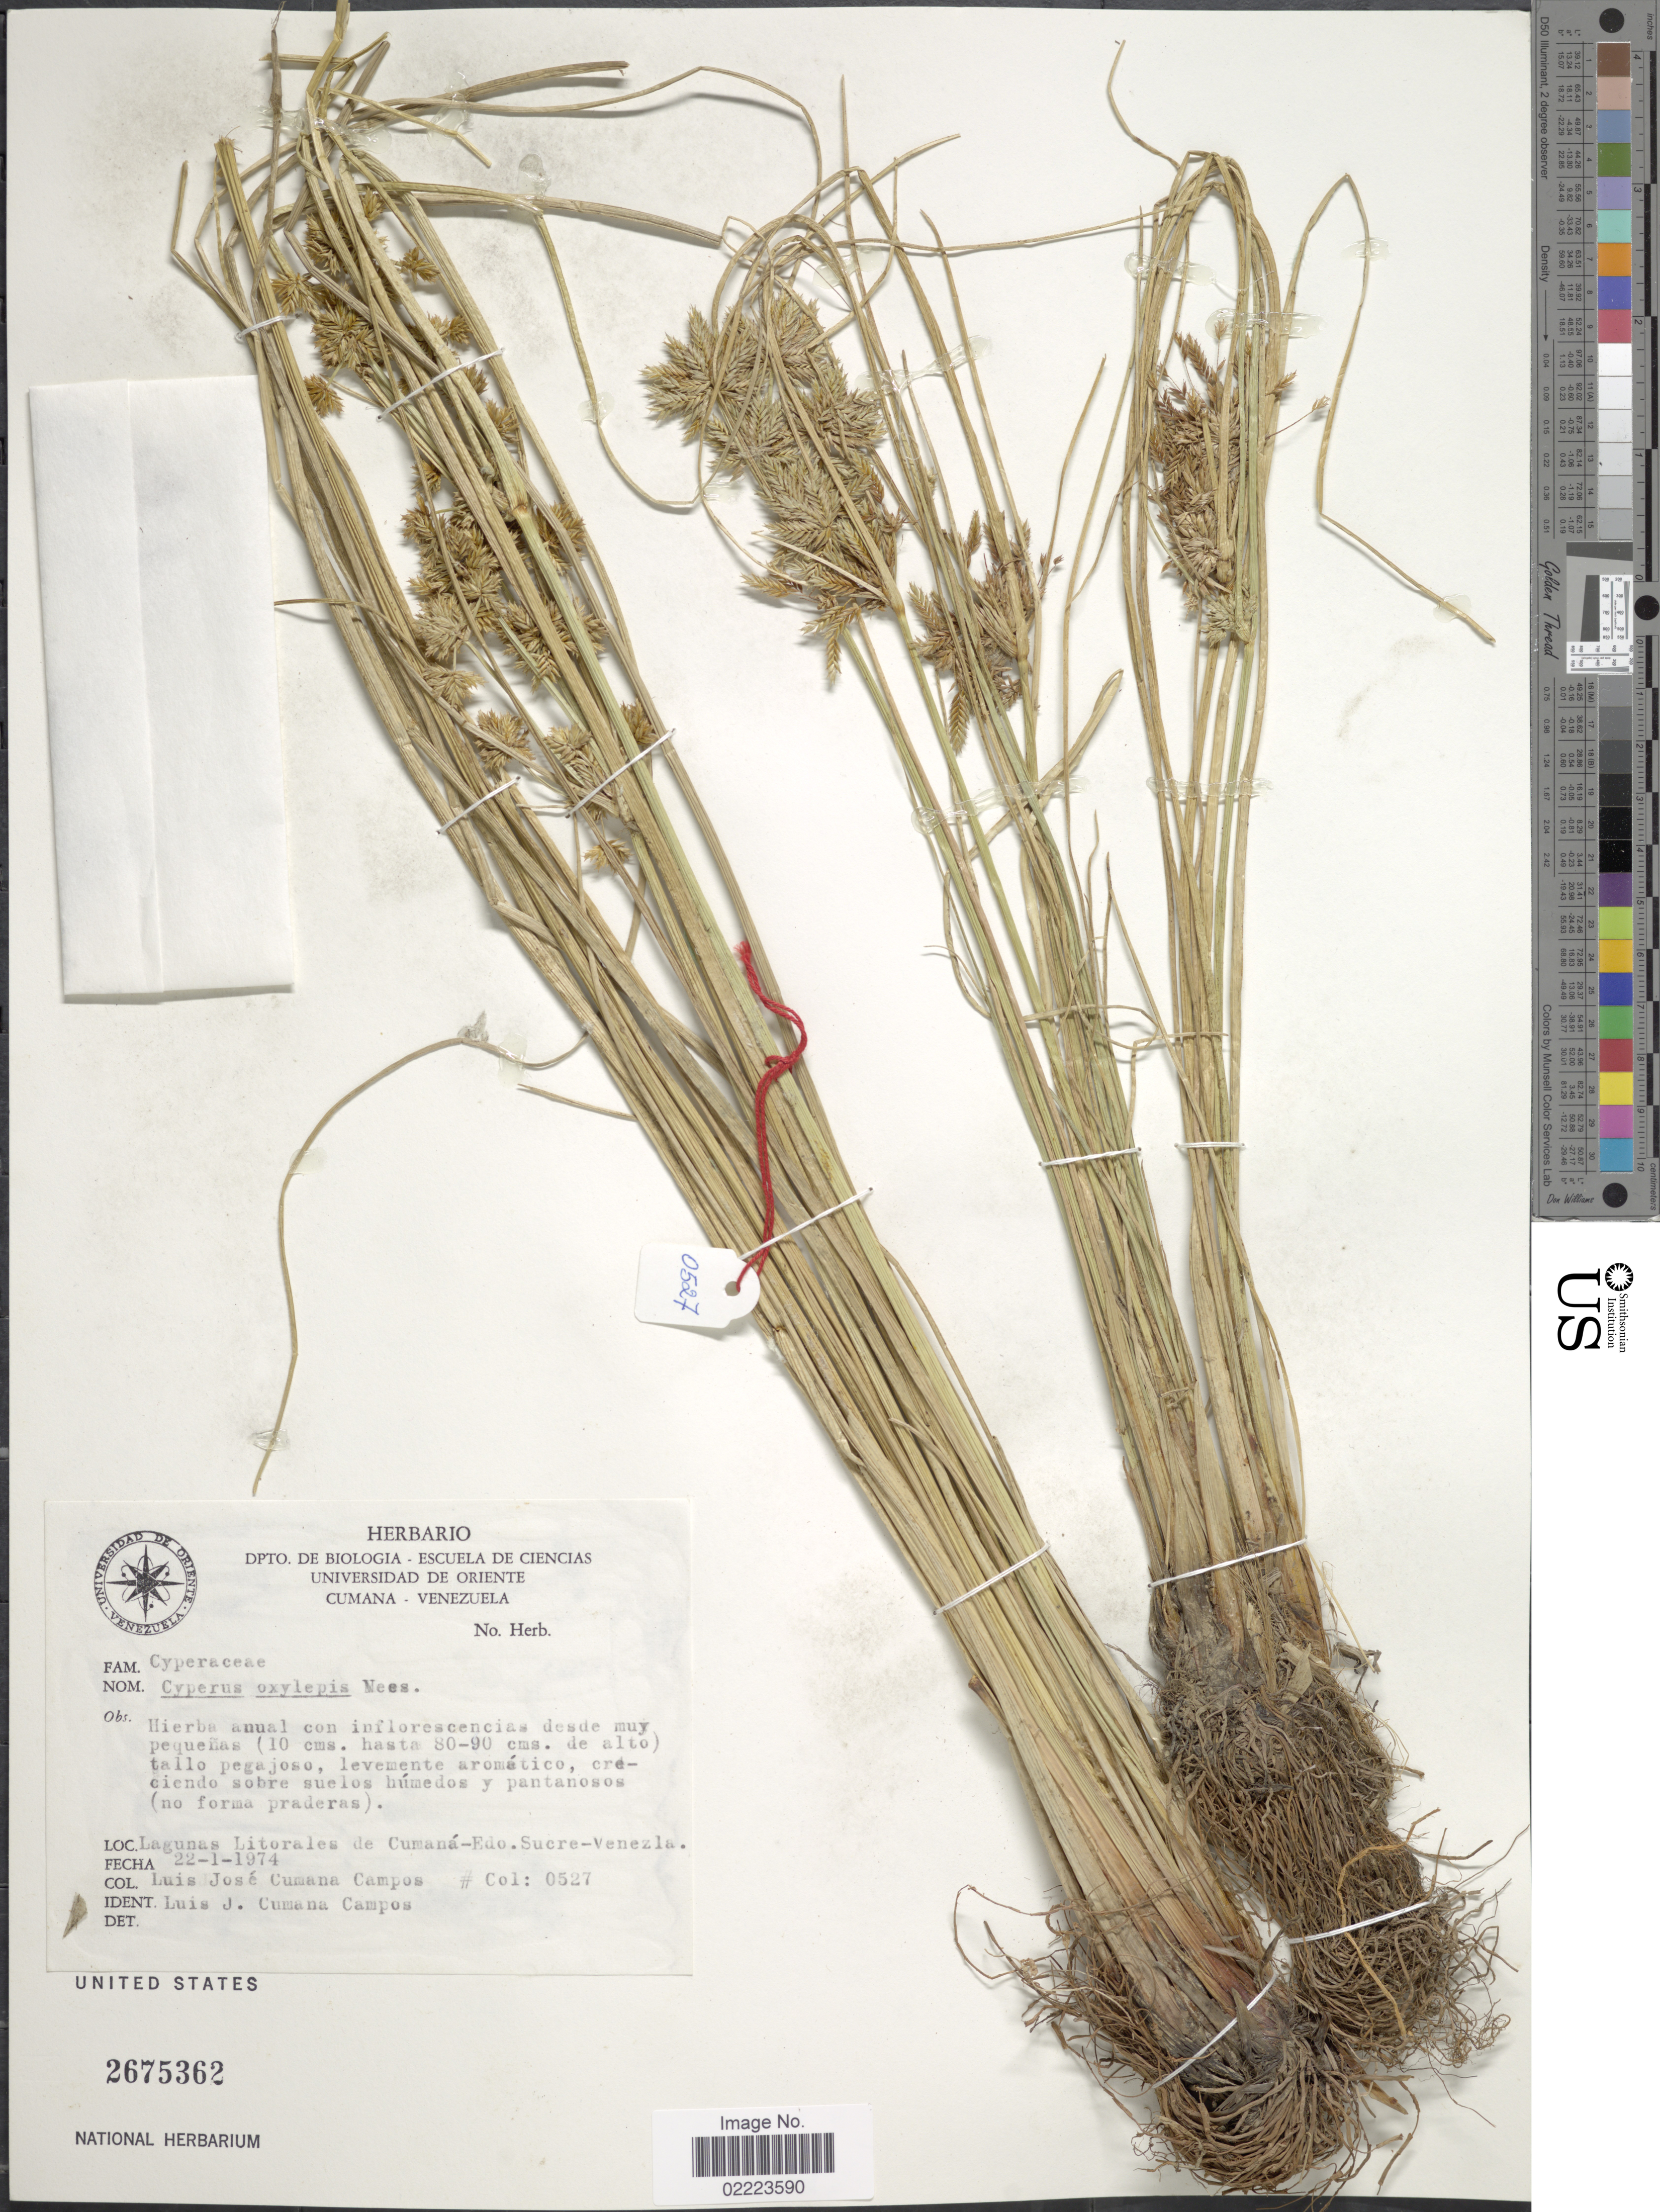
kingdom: Plantae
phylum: Tracheophyta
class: Liliopsida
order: Poales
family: Cyperaceae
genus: Cyperus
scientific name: Cyperus oxylepis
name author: Nees ex Steud.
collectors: L. J. Cumaná C.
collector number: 0527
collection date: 1974-01-22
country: Venezuela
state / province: Sucre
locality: Lagunas Litorales de Cumana-Edo. Sucre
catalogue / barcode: US 2675362